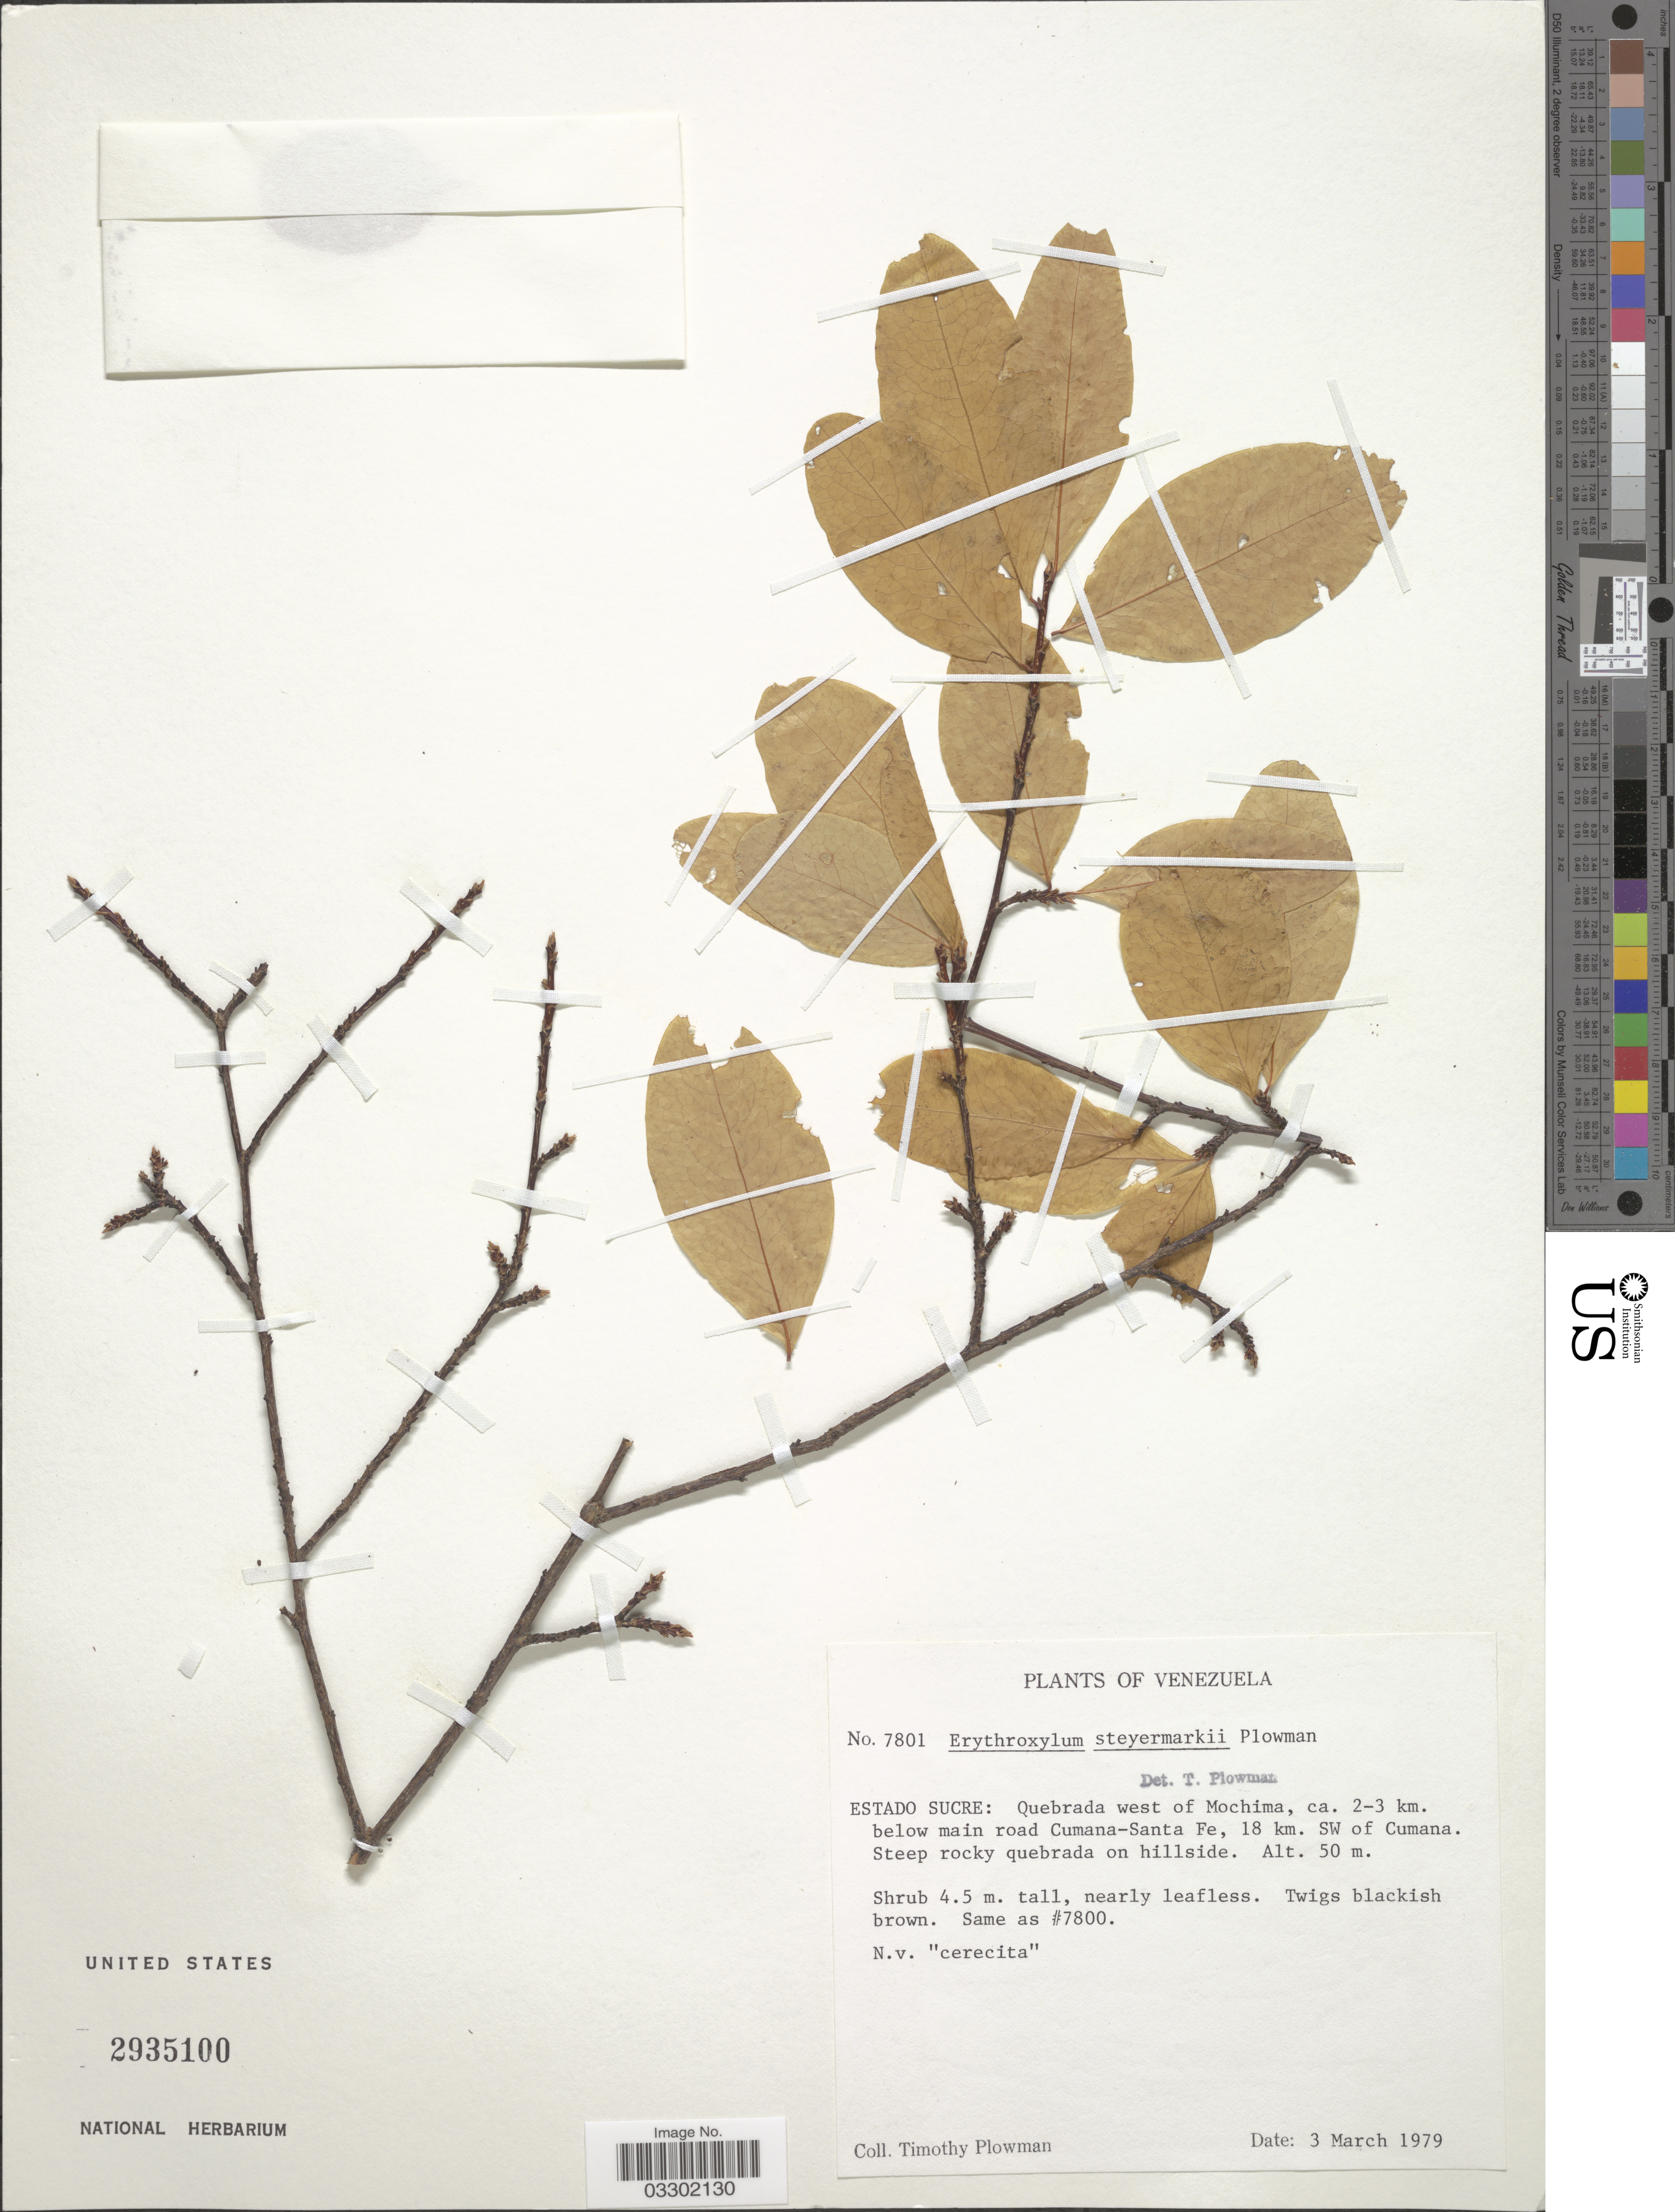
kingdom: Plantae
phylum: Tracheophyta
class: Magnoliopsida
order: Malpighiales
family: Erythroxylaceae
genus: Erythroxylum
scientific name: Erythroxylum steyermarkii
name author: Plowman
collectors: T. Plowman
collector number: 7801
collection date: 1979-03-03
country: Venezuela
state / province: Sucre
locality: Quebrada west of Mochima, ca. 2-3 km. below main road Cumana-Santa Fe, 18 km. SW of Cumana.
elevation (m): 50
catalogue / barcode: US 2935100